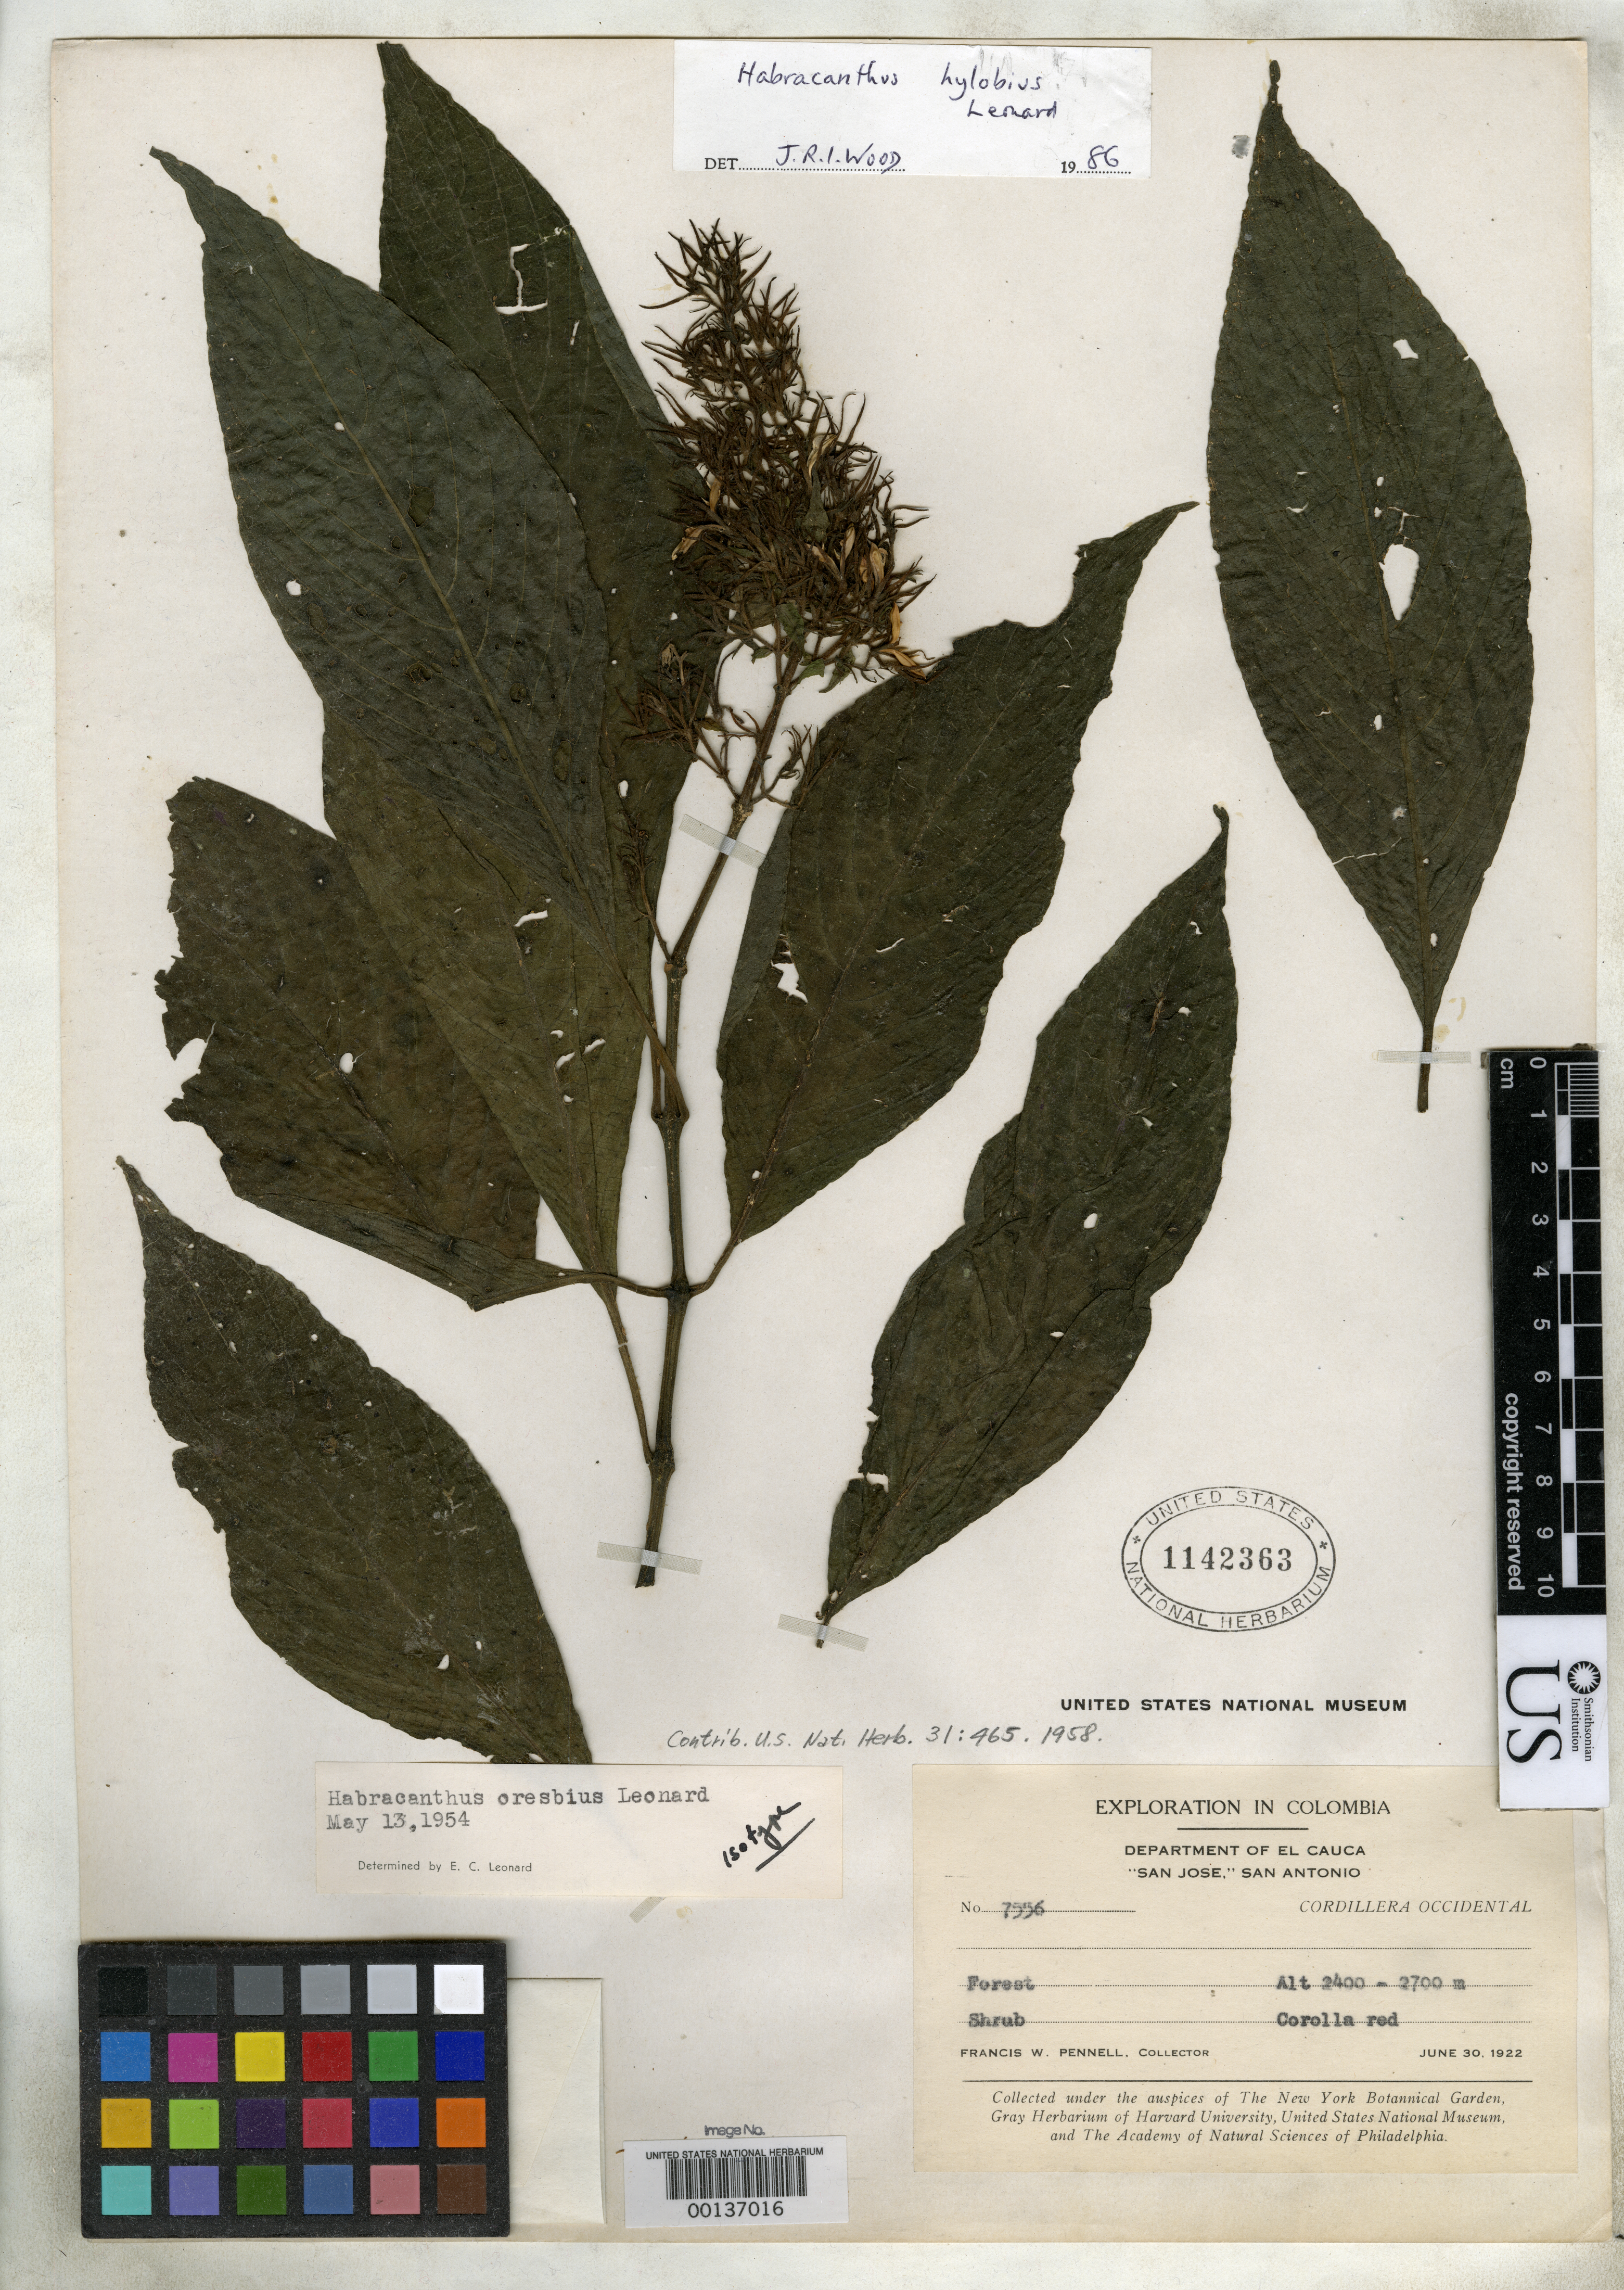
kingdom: Plantae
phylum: Tracheophyta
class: Magnoliopsida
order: Lamiales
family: Acanthaceae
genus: Habracanthus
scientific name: Habracanthus oresbius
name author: Leonard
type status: Isotype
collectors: F. W. Pennell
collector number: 7556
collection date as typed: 30 Jun 1922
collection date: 1922-06-30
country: Colombia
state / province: Cauca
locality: "San Jose", San Antonia.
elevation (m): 2400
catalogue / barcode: US 1142363